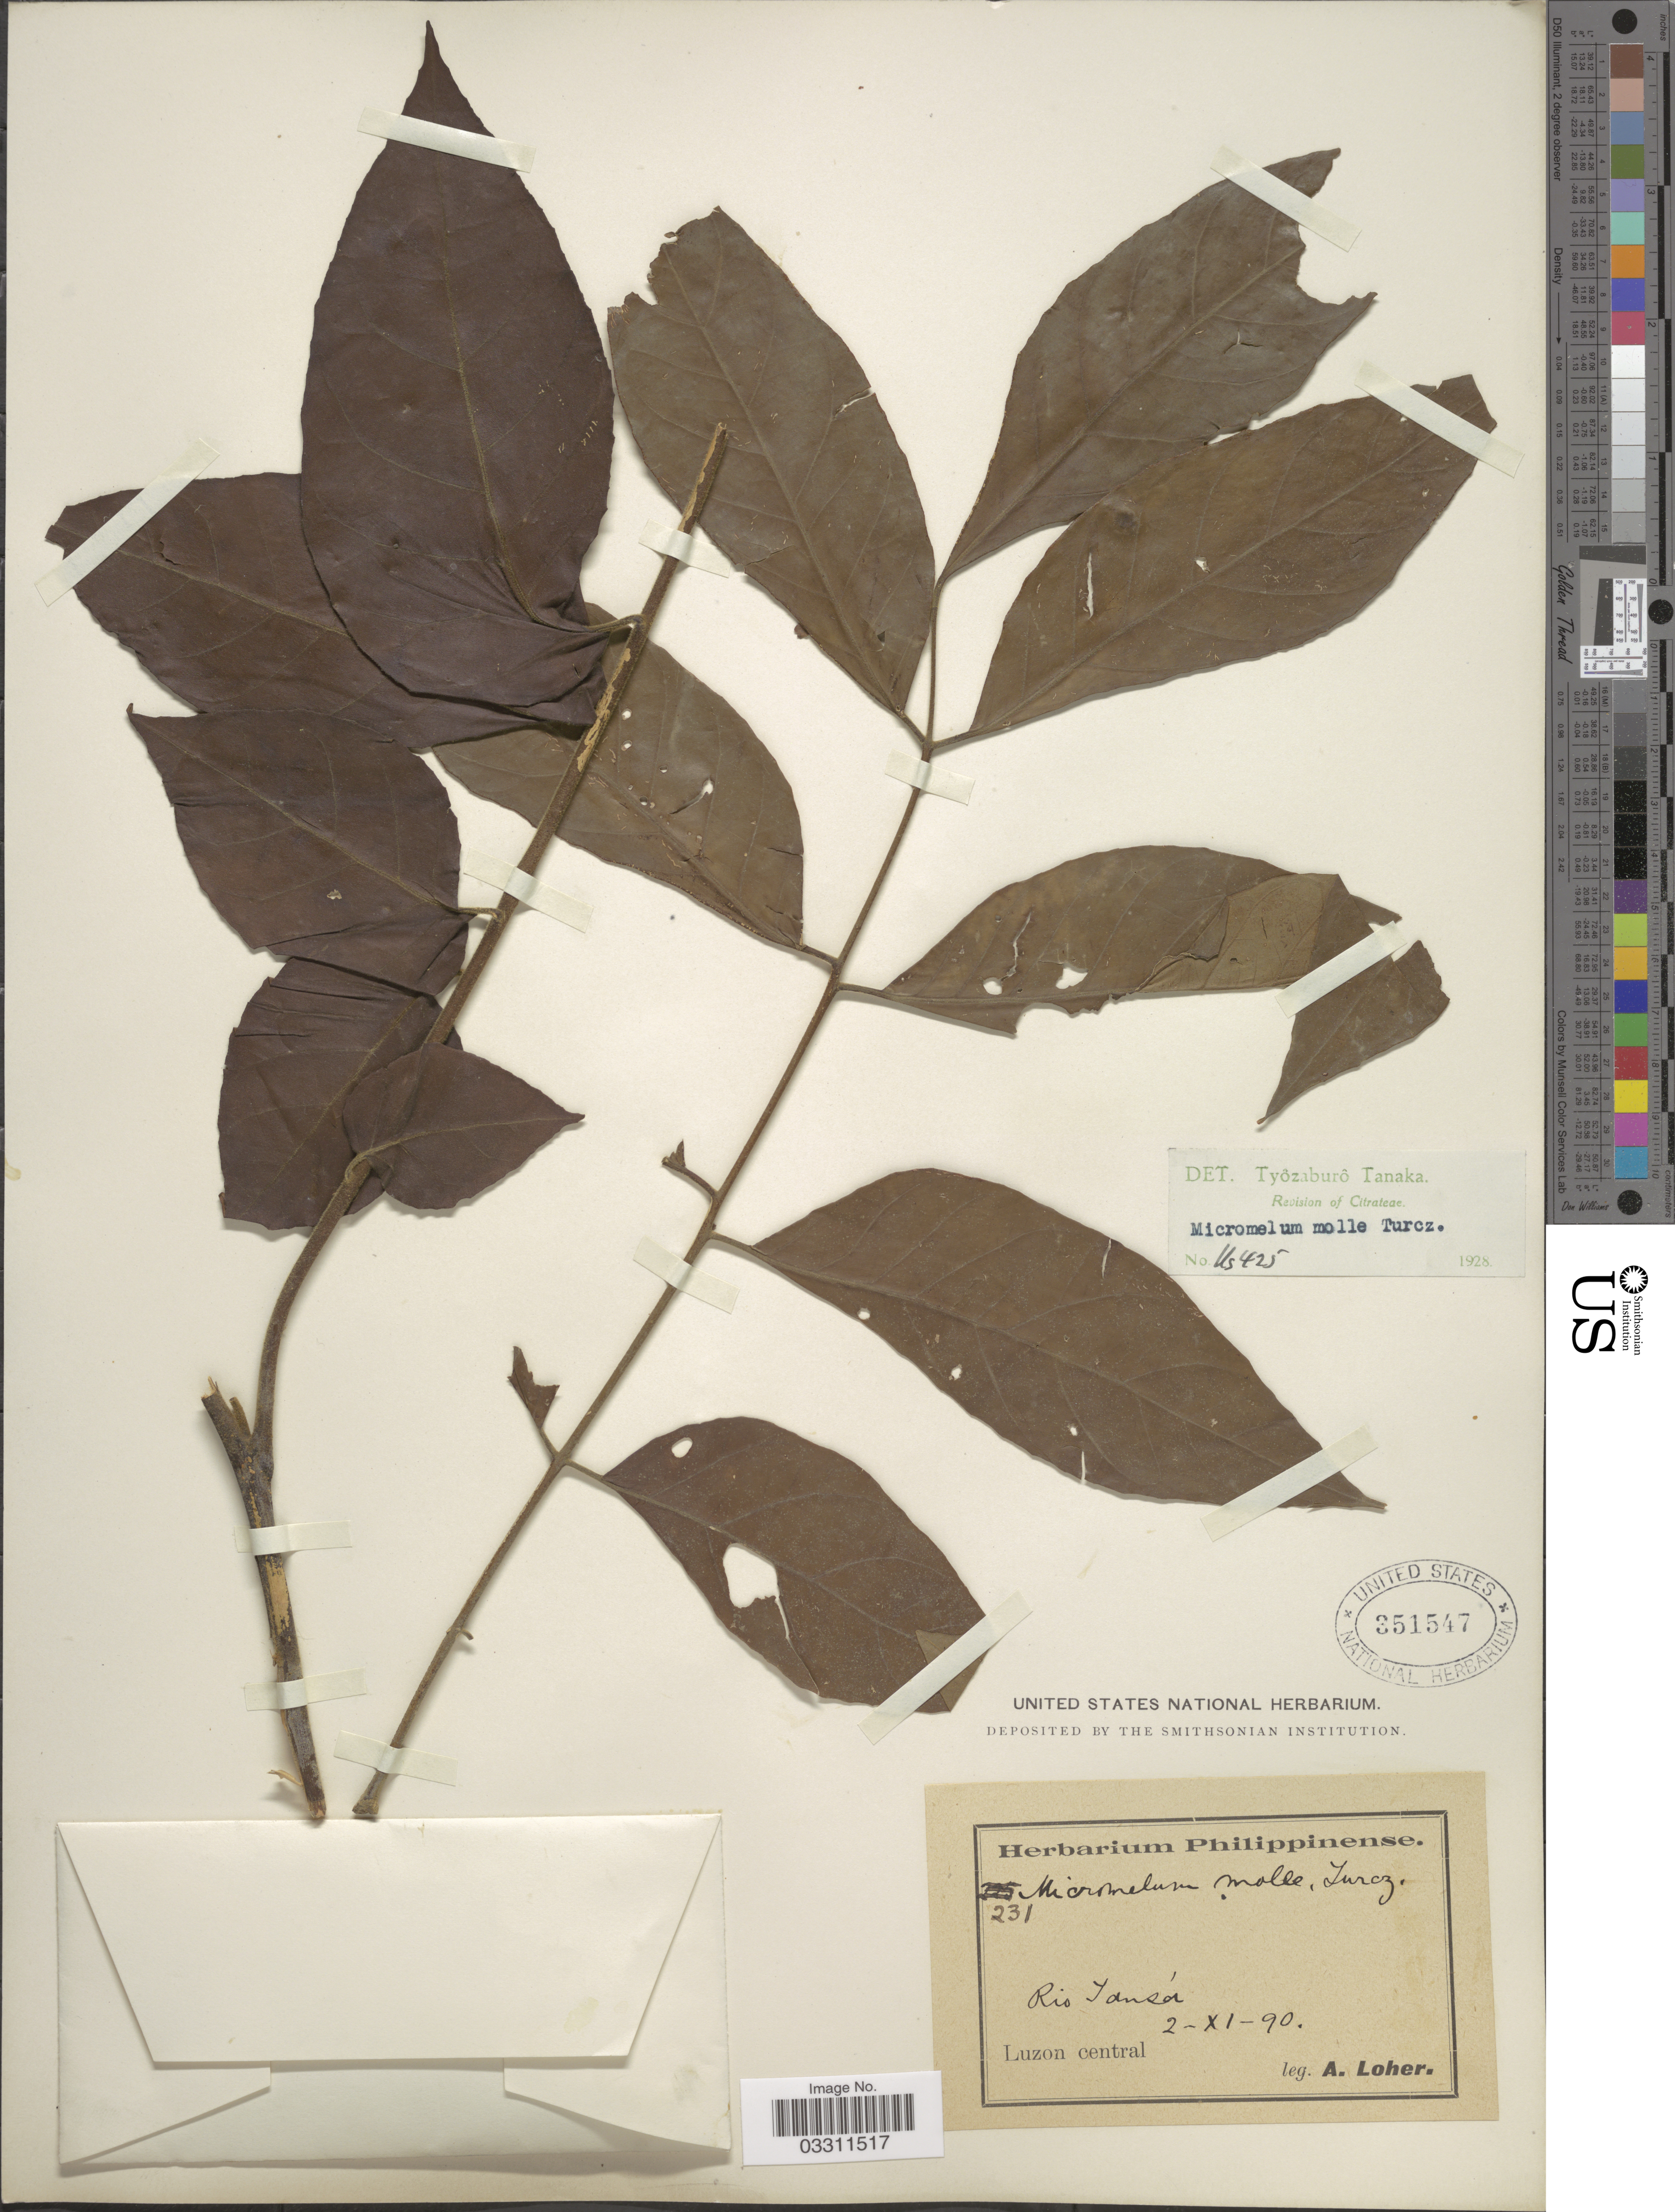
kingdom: Plantae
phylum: Tracheophyta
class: Magnoliopsida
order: Sapindales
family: Rutaceae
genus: Micromelum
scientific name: Micromelum molle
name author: Turcz.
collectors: A. Loher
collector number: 231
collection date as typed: Transcribed d/m/y: 2/11/90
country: Philippines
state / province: Central Luzon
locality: Rio Tansá (Tansa). Luzon central.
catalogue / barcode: US 351547